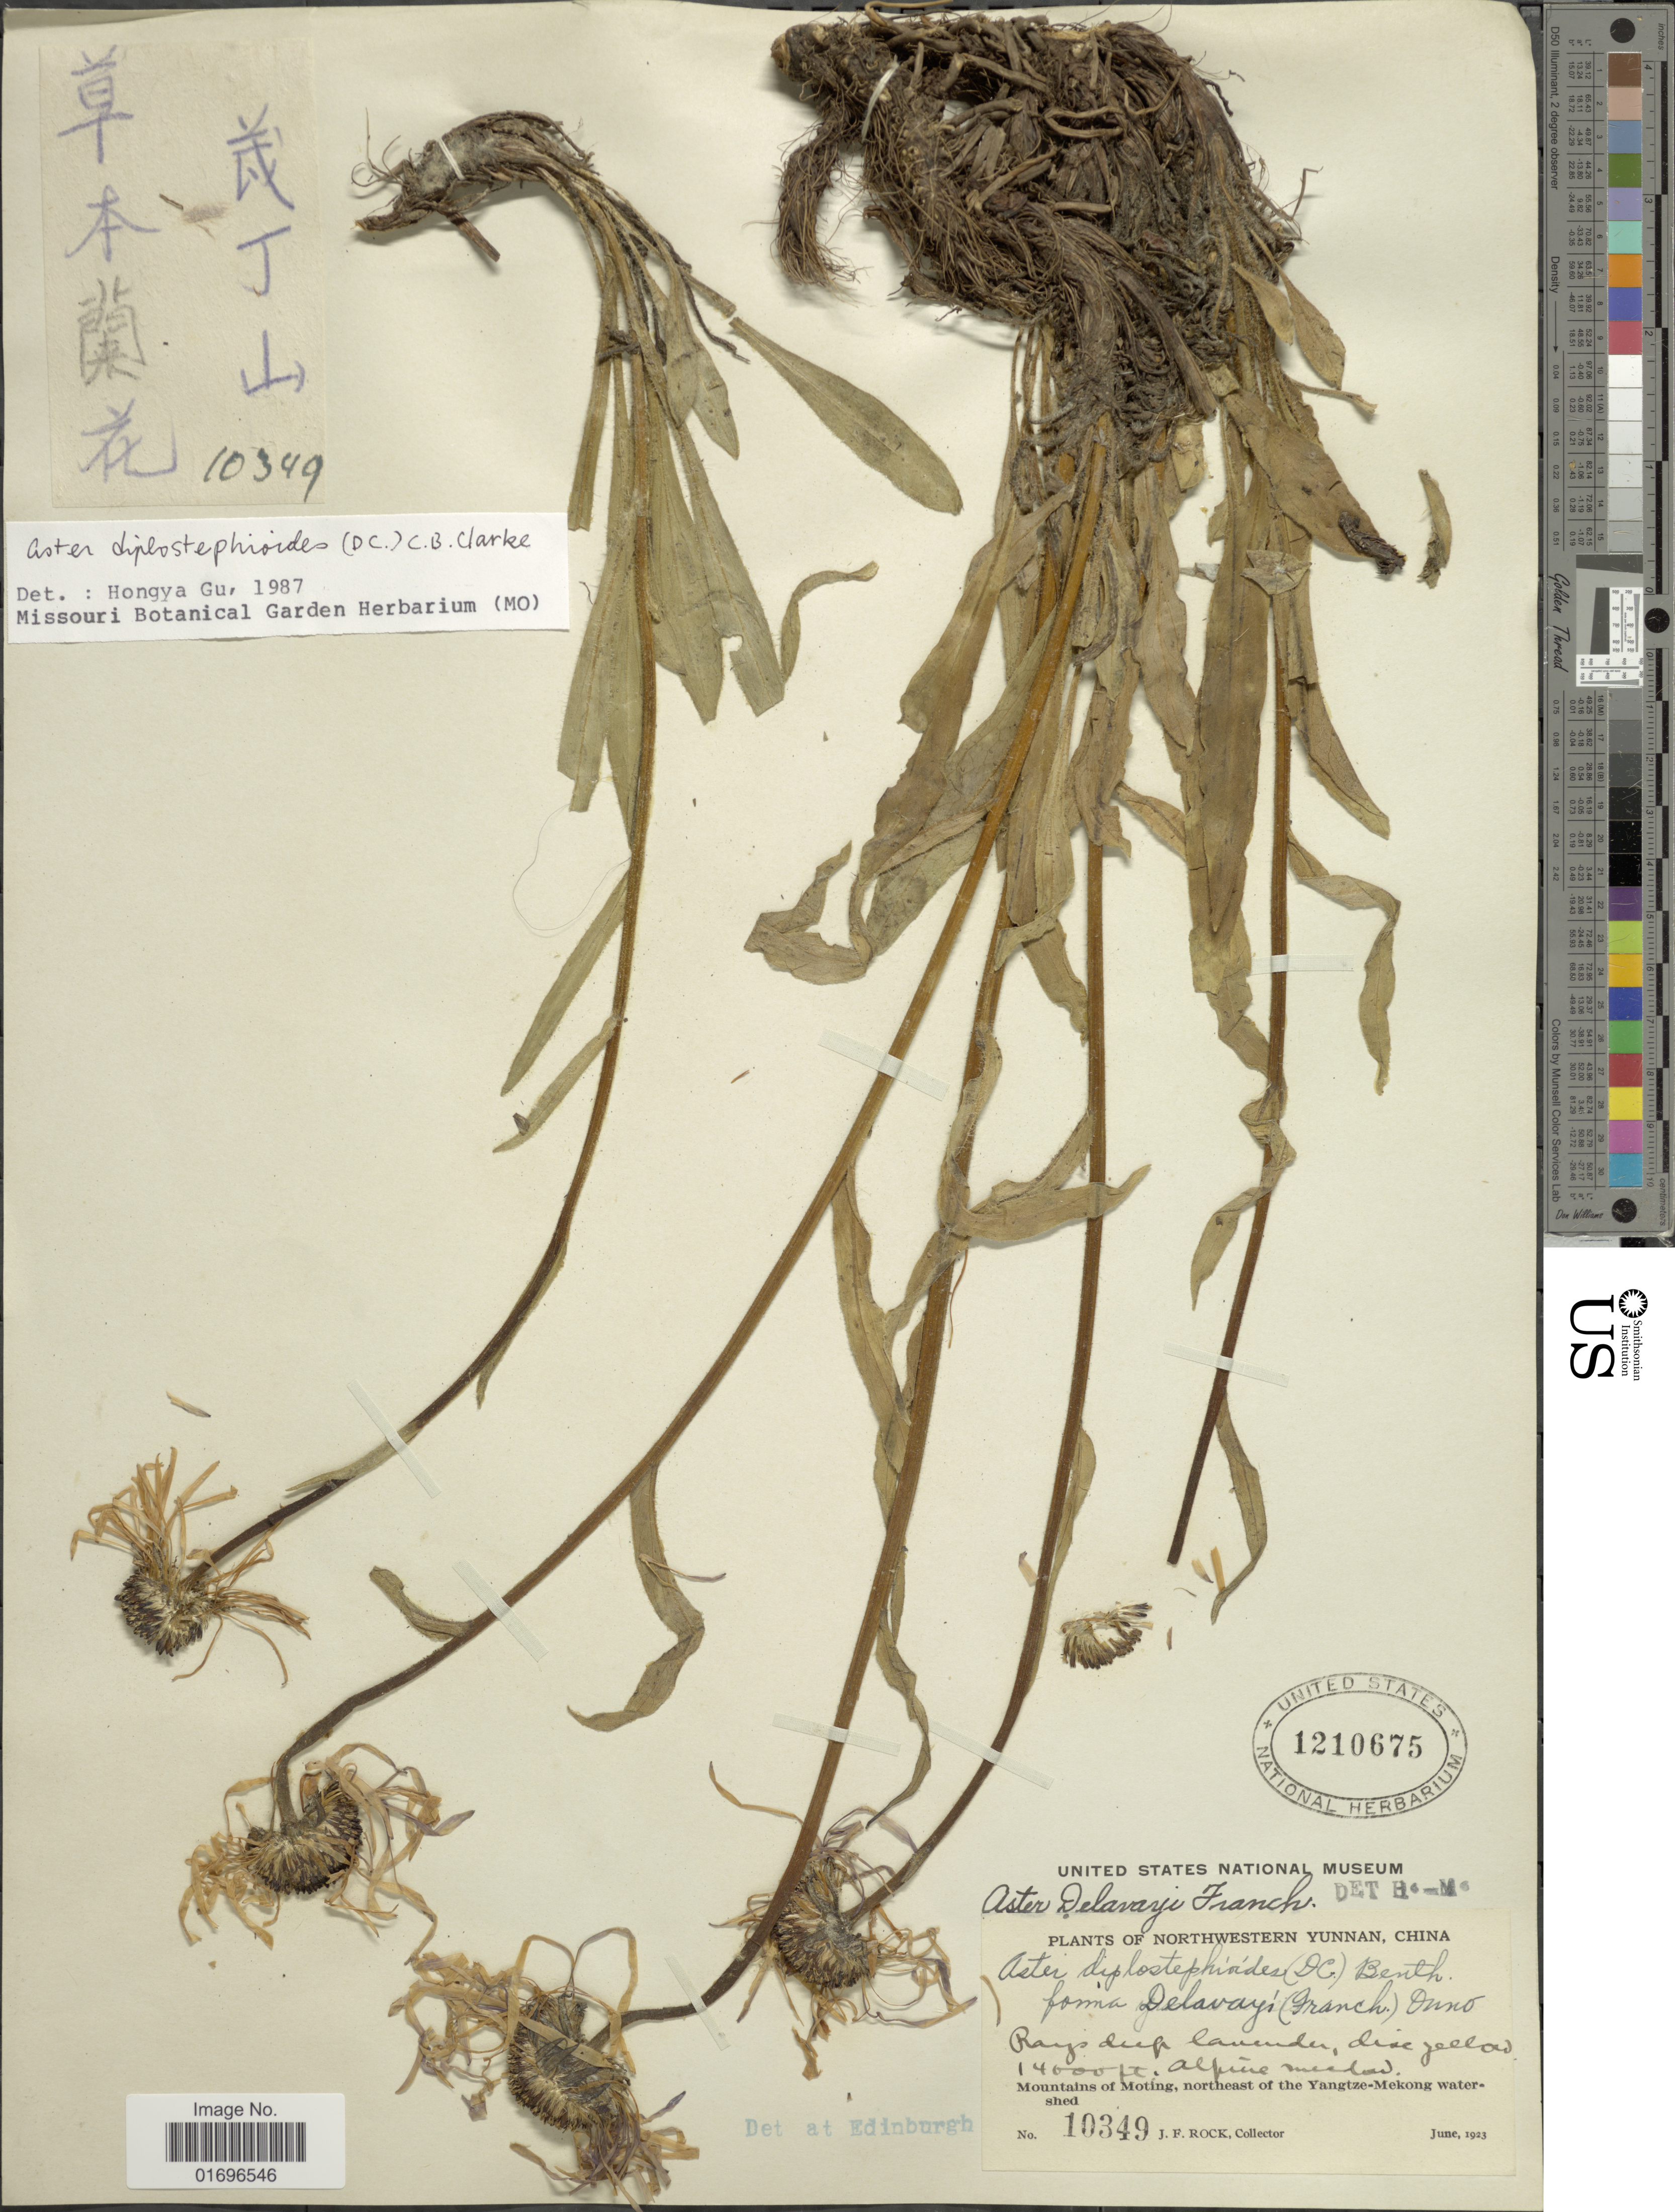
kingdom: Plantae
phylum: Tracheophyta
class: Magnoliopsida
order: Asterales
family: Asteraceae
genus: Aster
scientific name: Aster diplostephioides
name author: (DC.) Benth. ex C.B. Clarke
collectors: J. Rock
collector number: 10349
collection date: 1923-06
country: China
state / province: Yunnan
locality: Northwestern Yunnan, China. Mountains of Moting, northeast of the Yangtze-Mekong watershed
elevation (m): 4267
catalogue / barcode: US 1210675